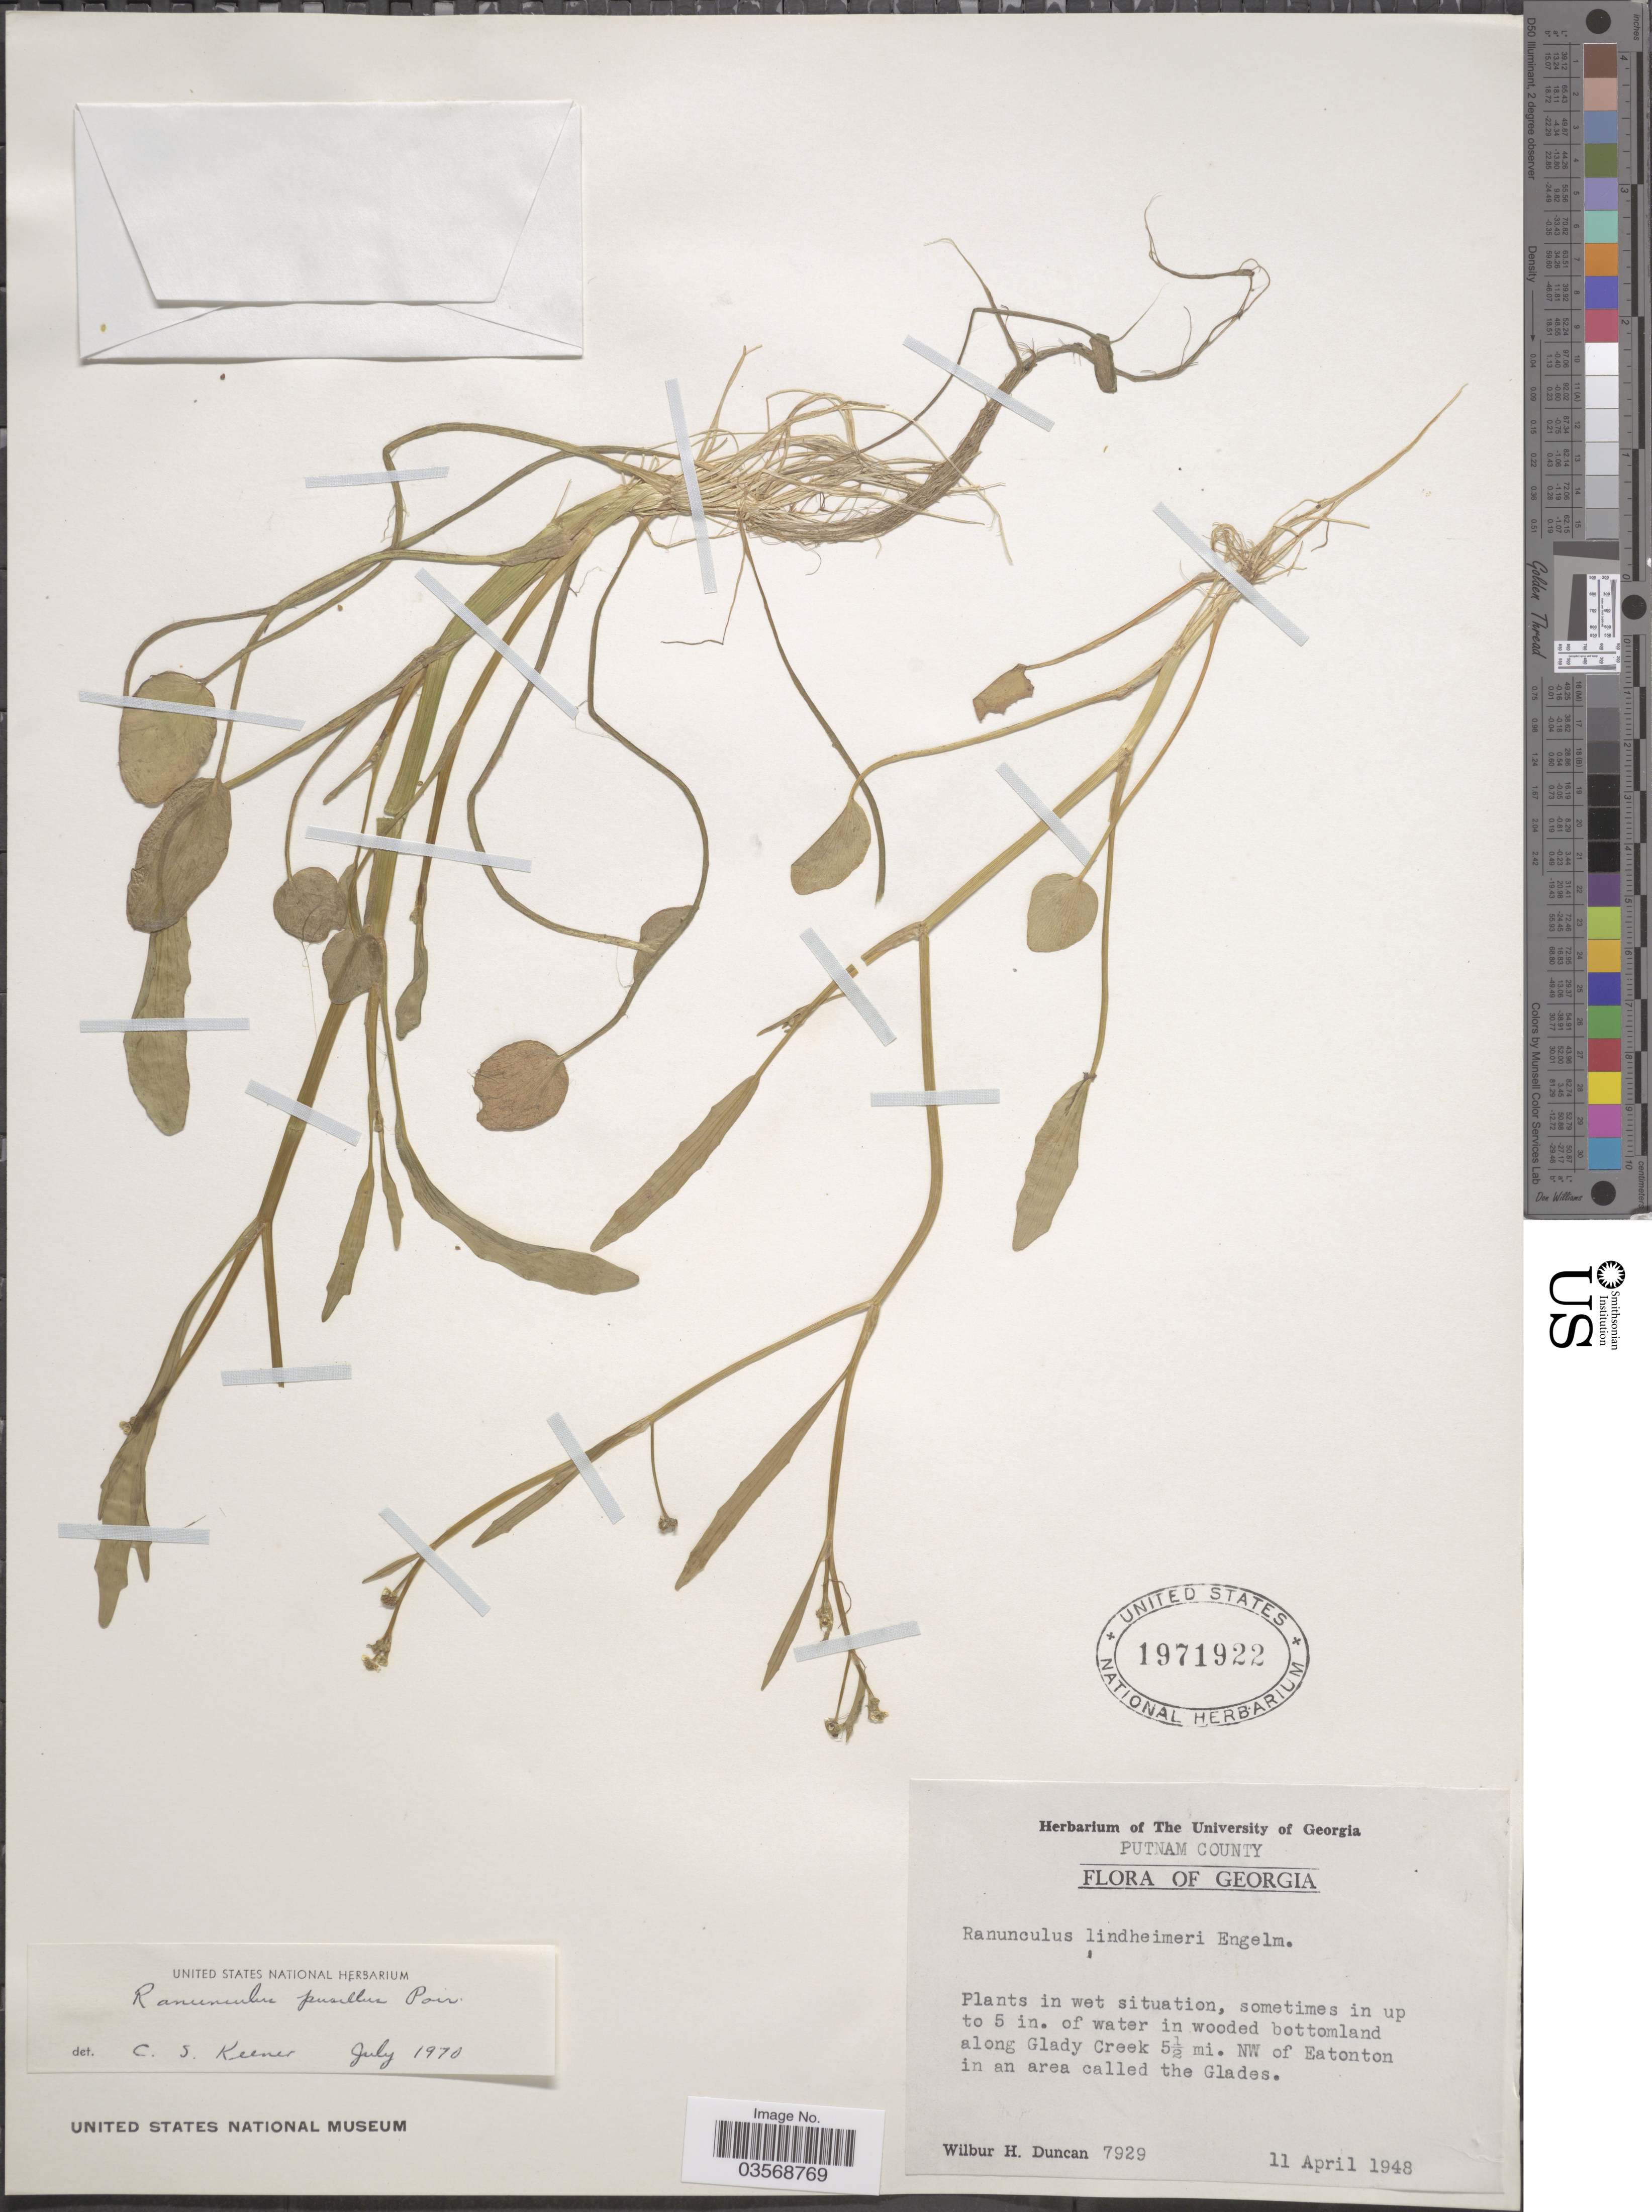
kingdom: Plantae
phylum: Tracheophyta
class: Magnoliopsida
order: Ranunculales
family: Ranunculaceae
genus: Ranunculus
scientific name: Ranunculus pusillus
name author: Poir.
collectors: W. H. Duncan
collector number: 7929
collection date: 1948-04-11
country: United States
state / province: Georgia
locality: Putnam County. In wooded bottomland along Glady Creek 5½ mi. NW of Eatonton in an area called the Glades.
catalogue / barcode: US 1971922